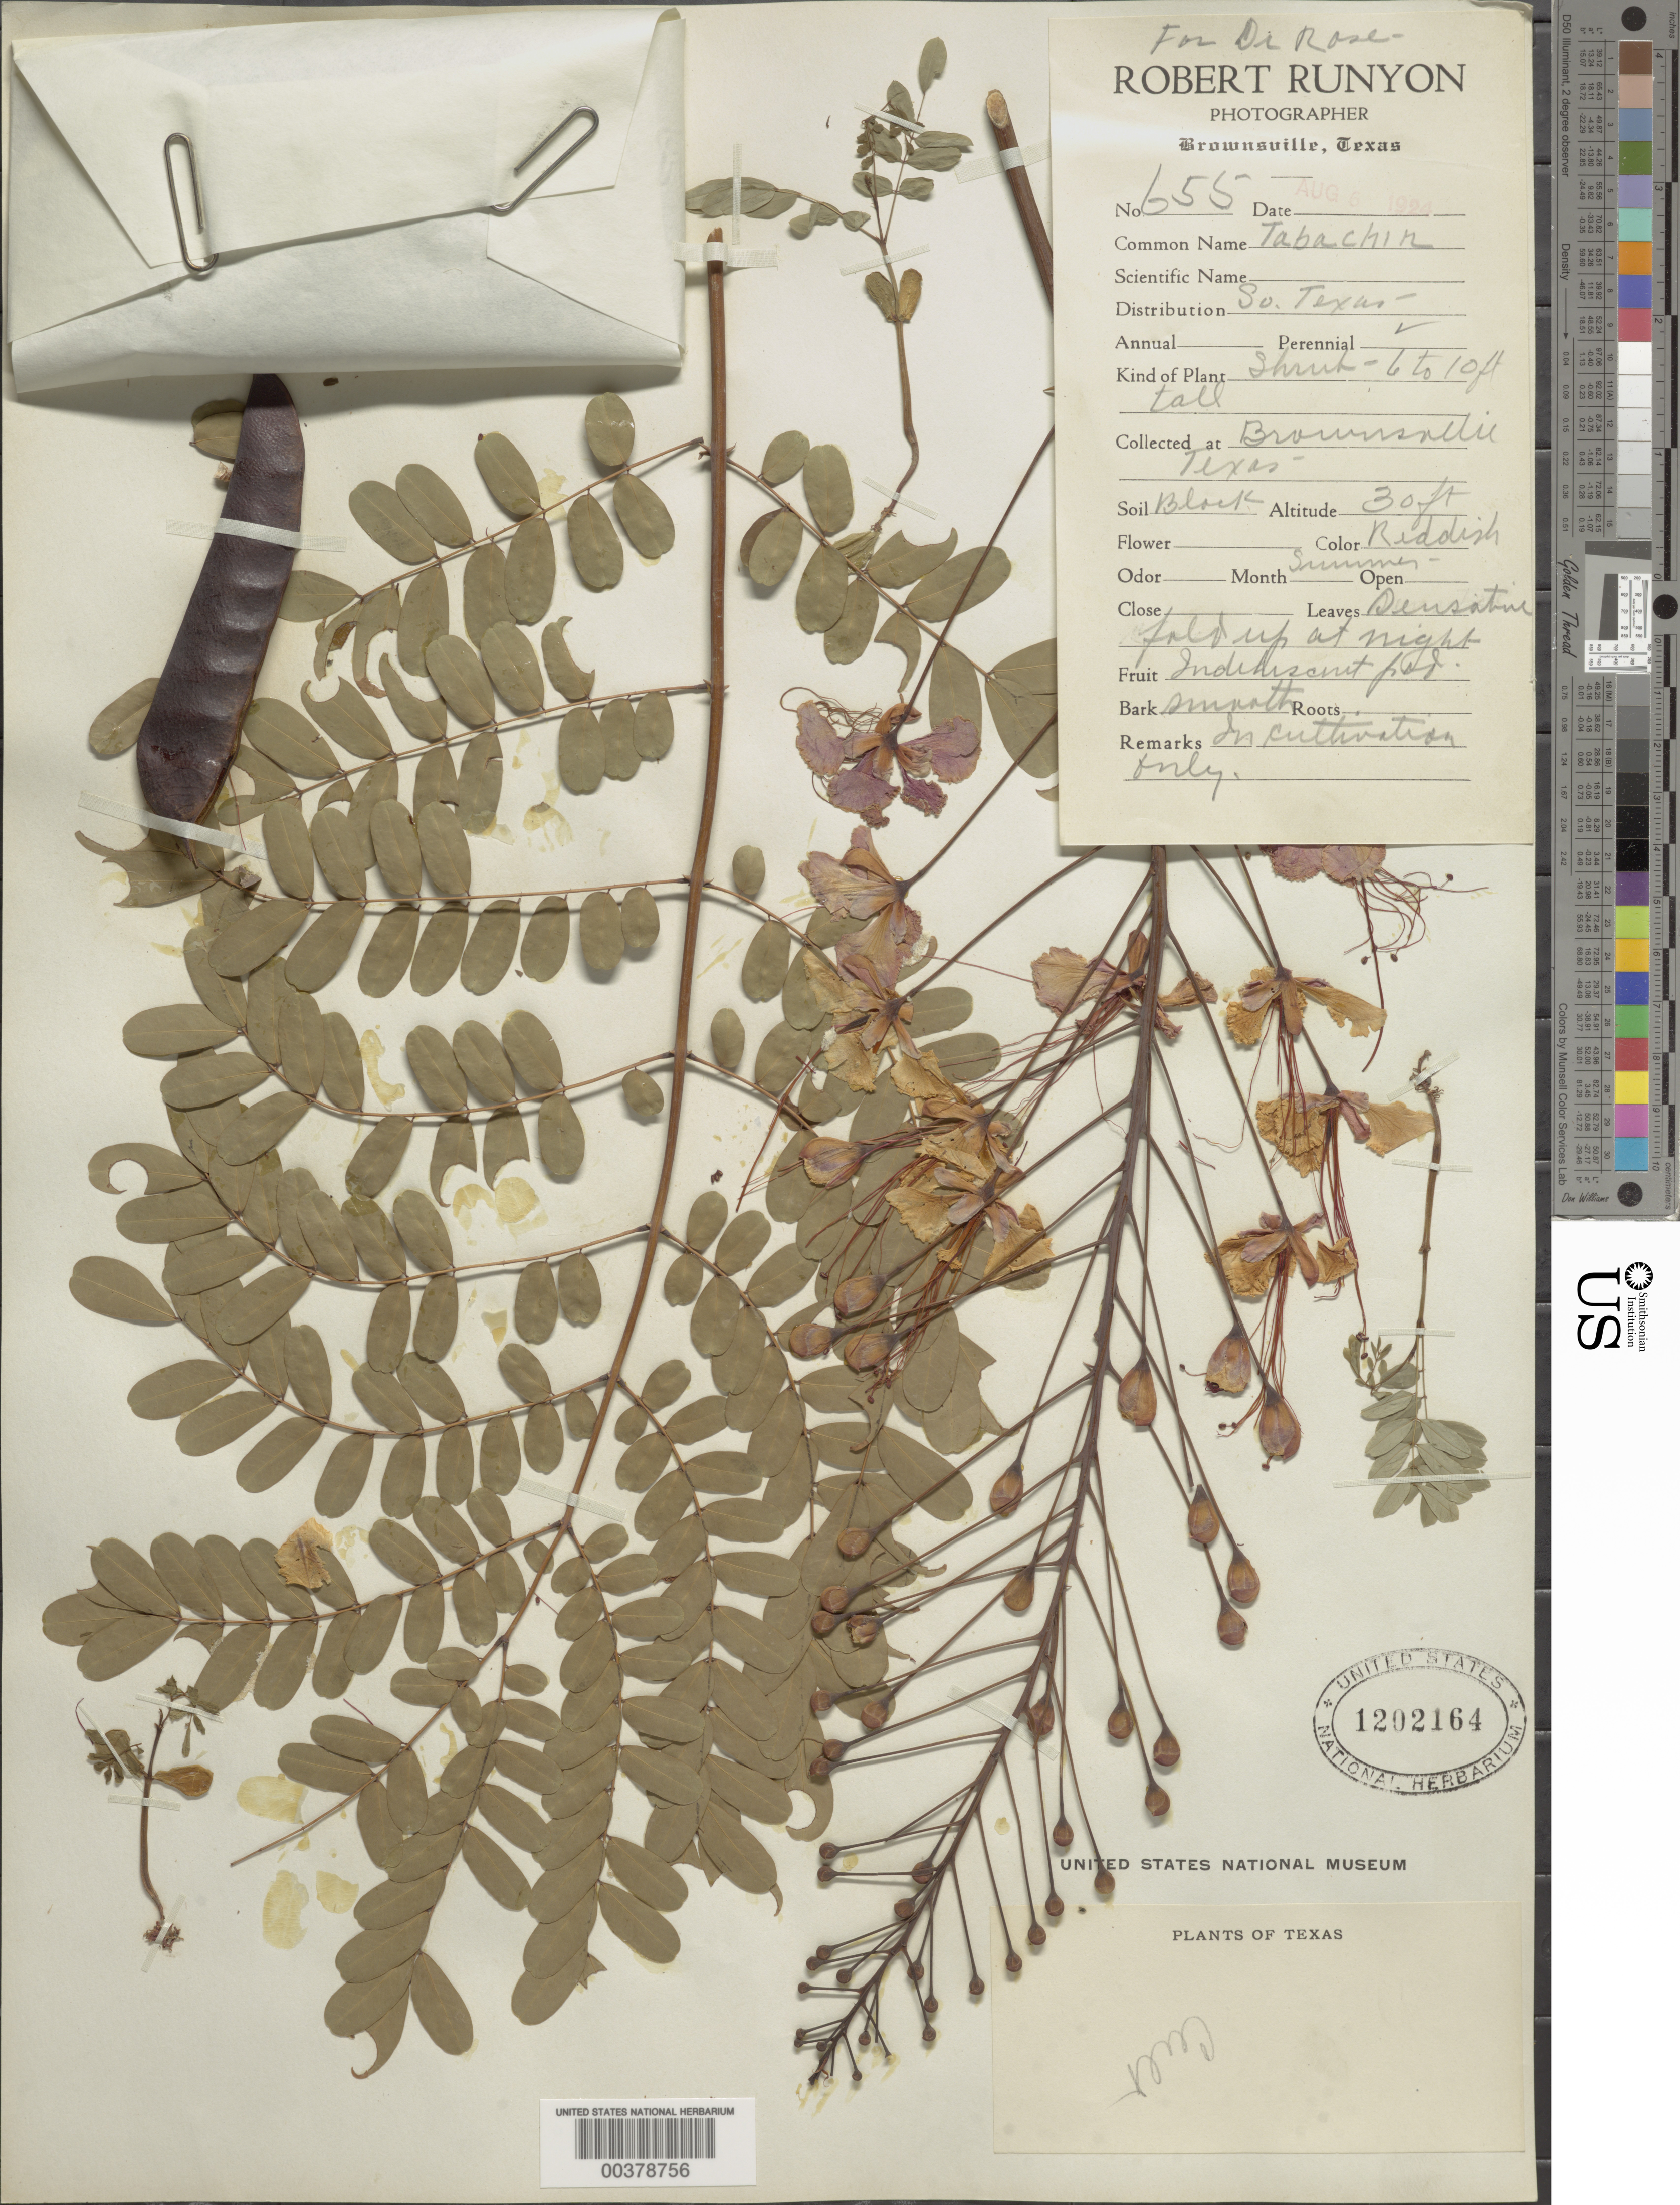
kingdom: Plantae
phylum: Tracheophyta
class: Magnoliopsida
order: Fabales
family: Fabaceae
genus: Caesalpinia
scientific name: Caesalpinia pulcherrima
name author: (L.) Sw.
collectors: J. N. Rose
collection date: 1969-09-27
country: United States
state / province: Florida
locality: Coconut Grove, former home of David Fairchild, the Kampong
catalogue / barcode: US 1202164